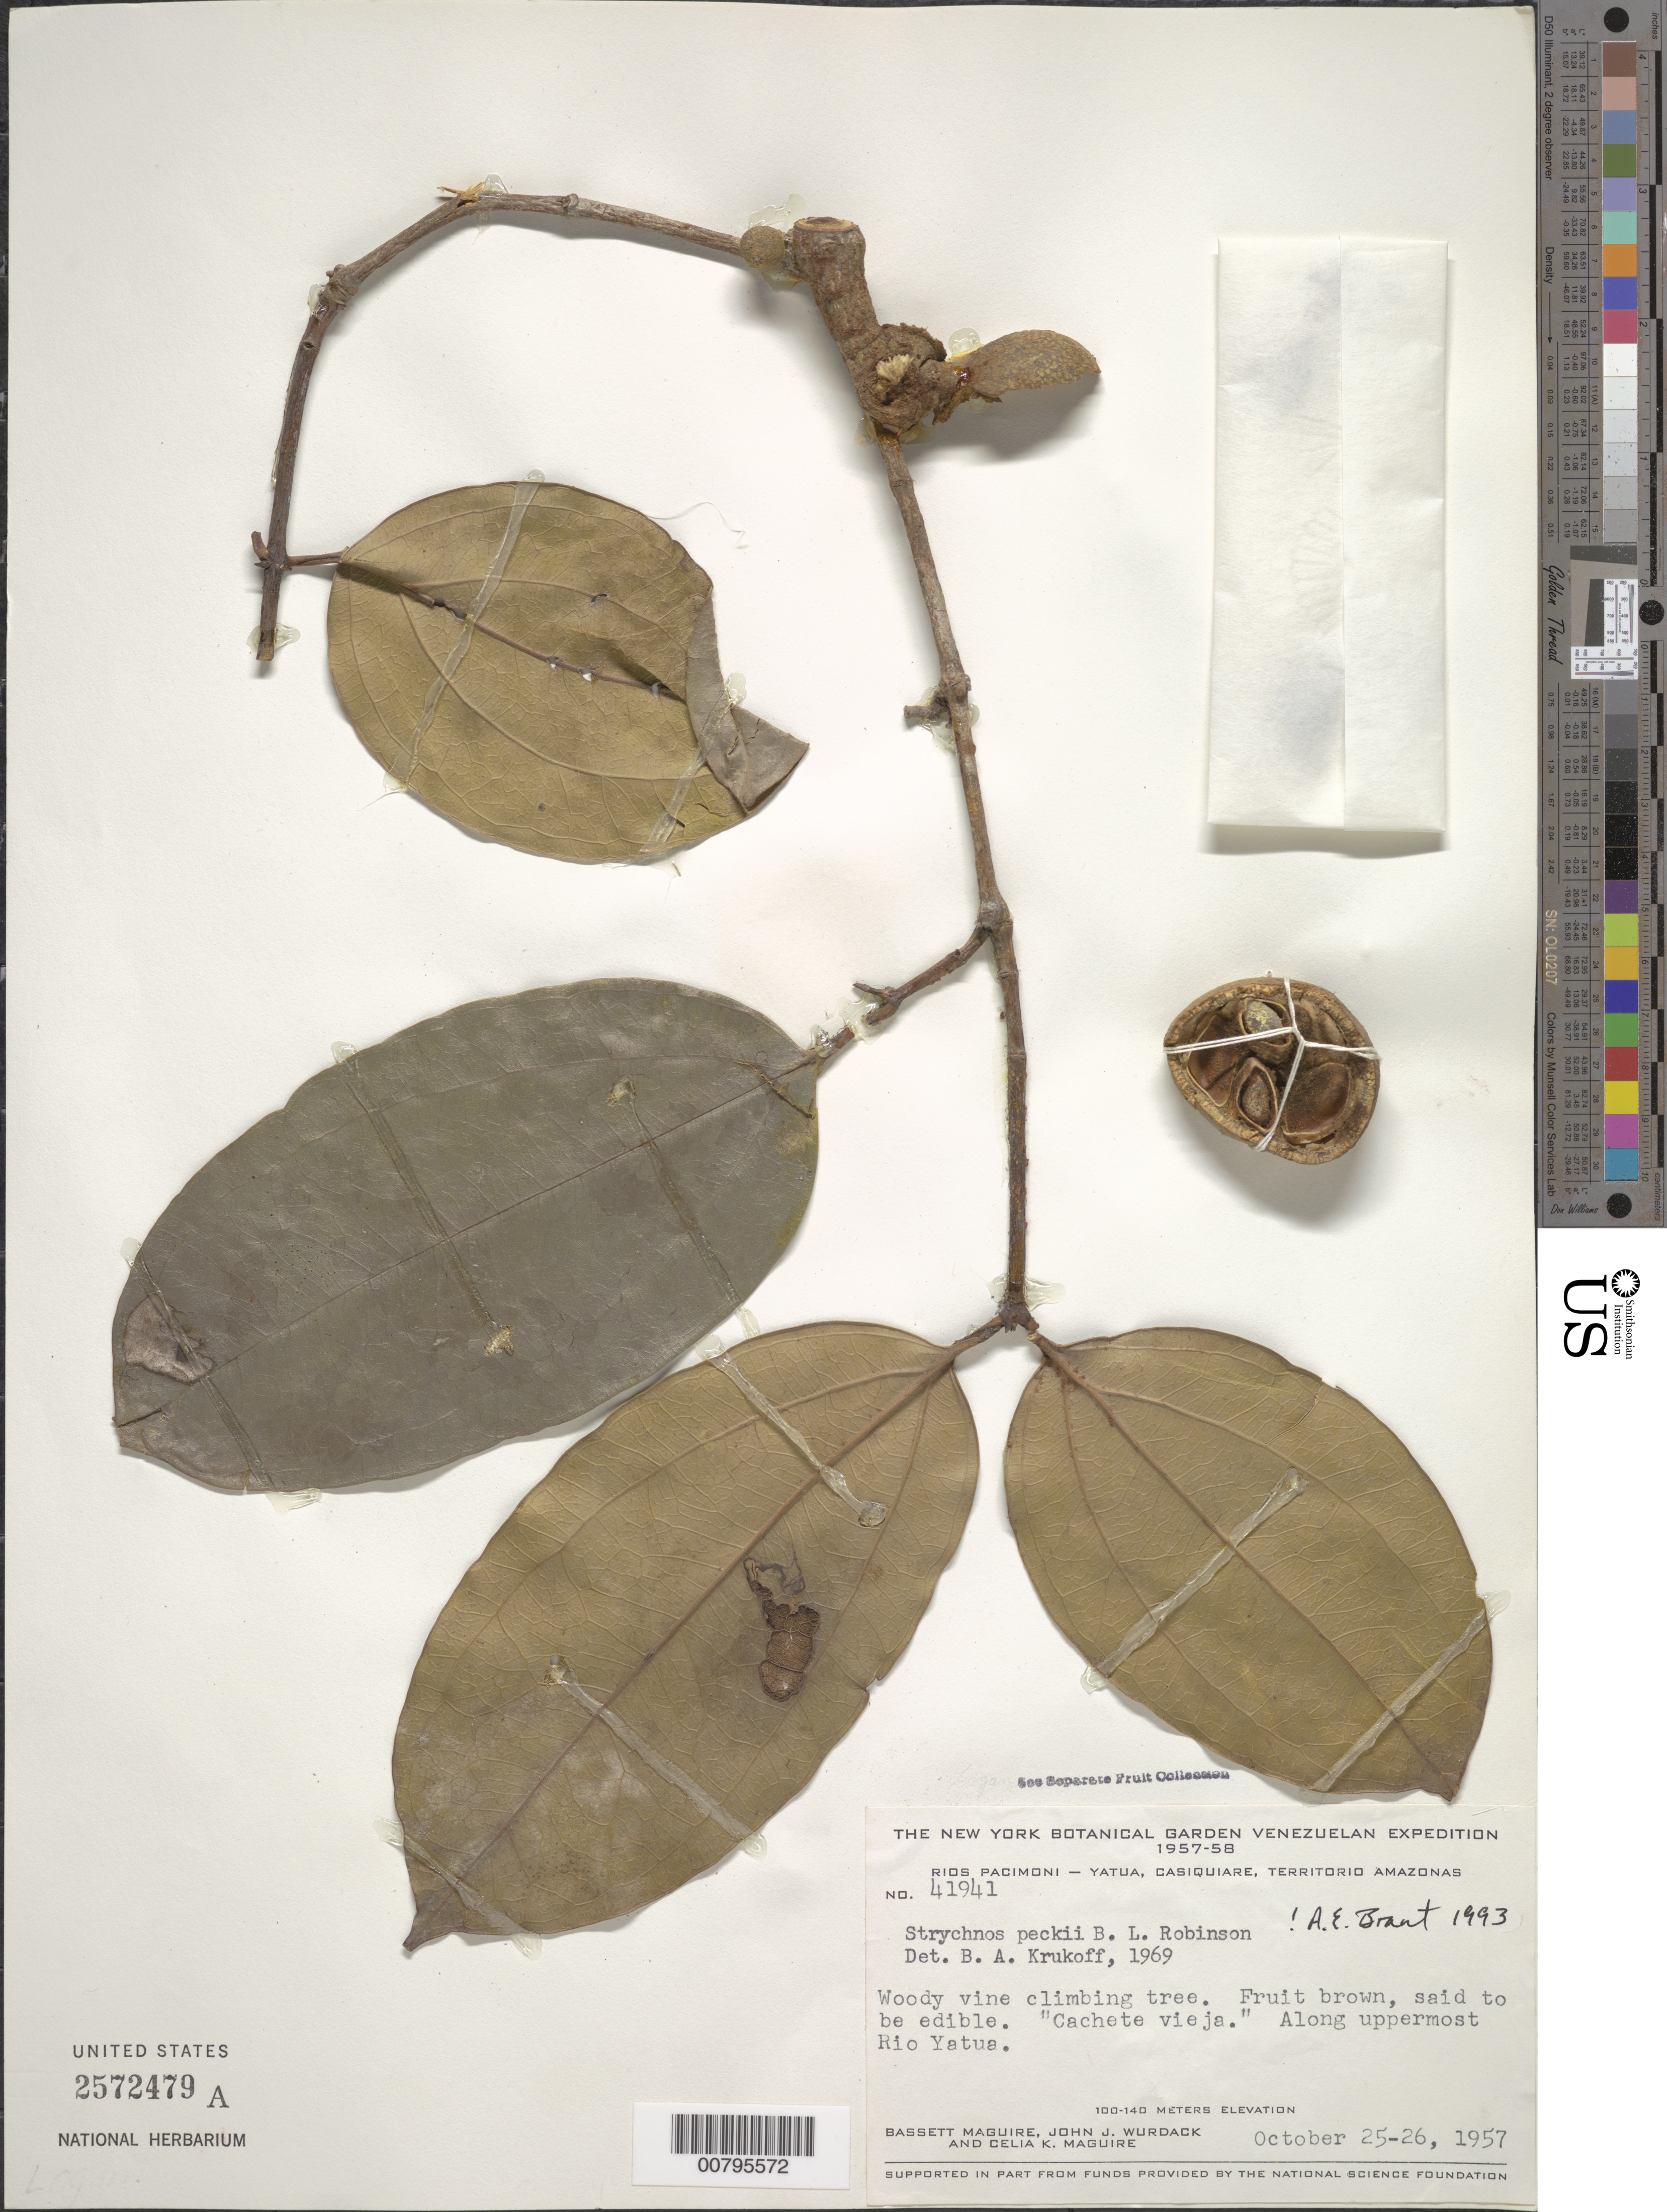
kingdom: Plantae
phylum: Tracheophyta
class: Magnoliopsida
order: Gentianales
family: Loganiaceae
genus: Strychnos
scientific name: Strychnos peckii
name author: B.L. Rob.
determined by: Brant, A. E.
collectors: B. Maguire, J. J. Wurdack & C. K. Maguire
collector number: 41941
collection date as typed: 25-Oct-57 to 26-Oct-57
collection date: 1957-10-25/1957-10-26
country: Venezuela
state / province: Amazonas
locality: Río Yatua, uppermost part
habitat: Along river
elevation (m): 100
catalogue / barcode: US 2572479A